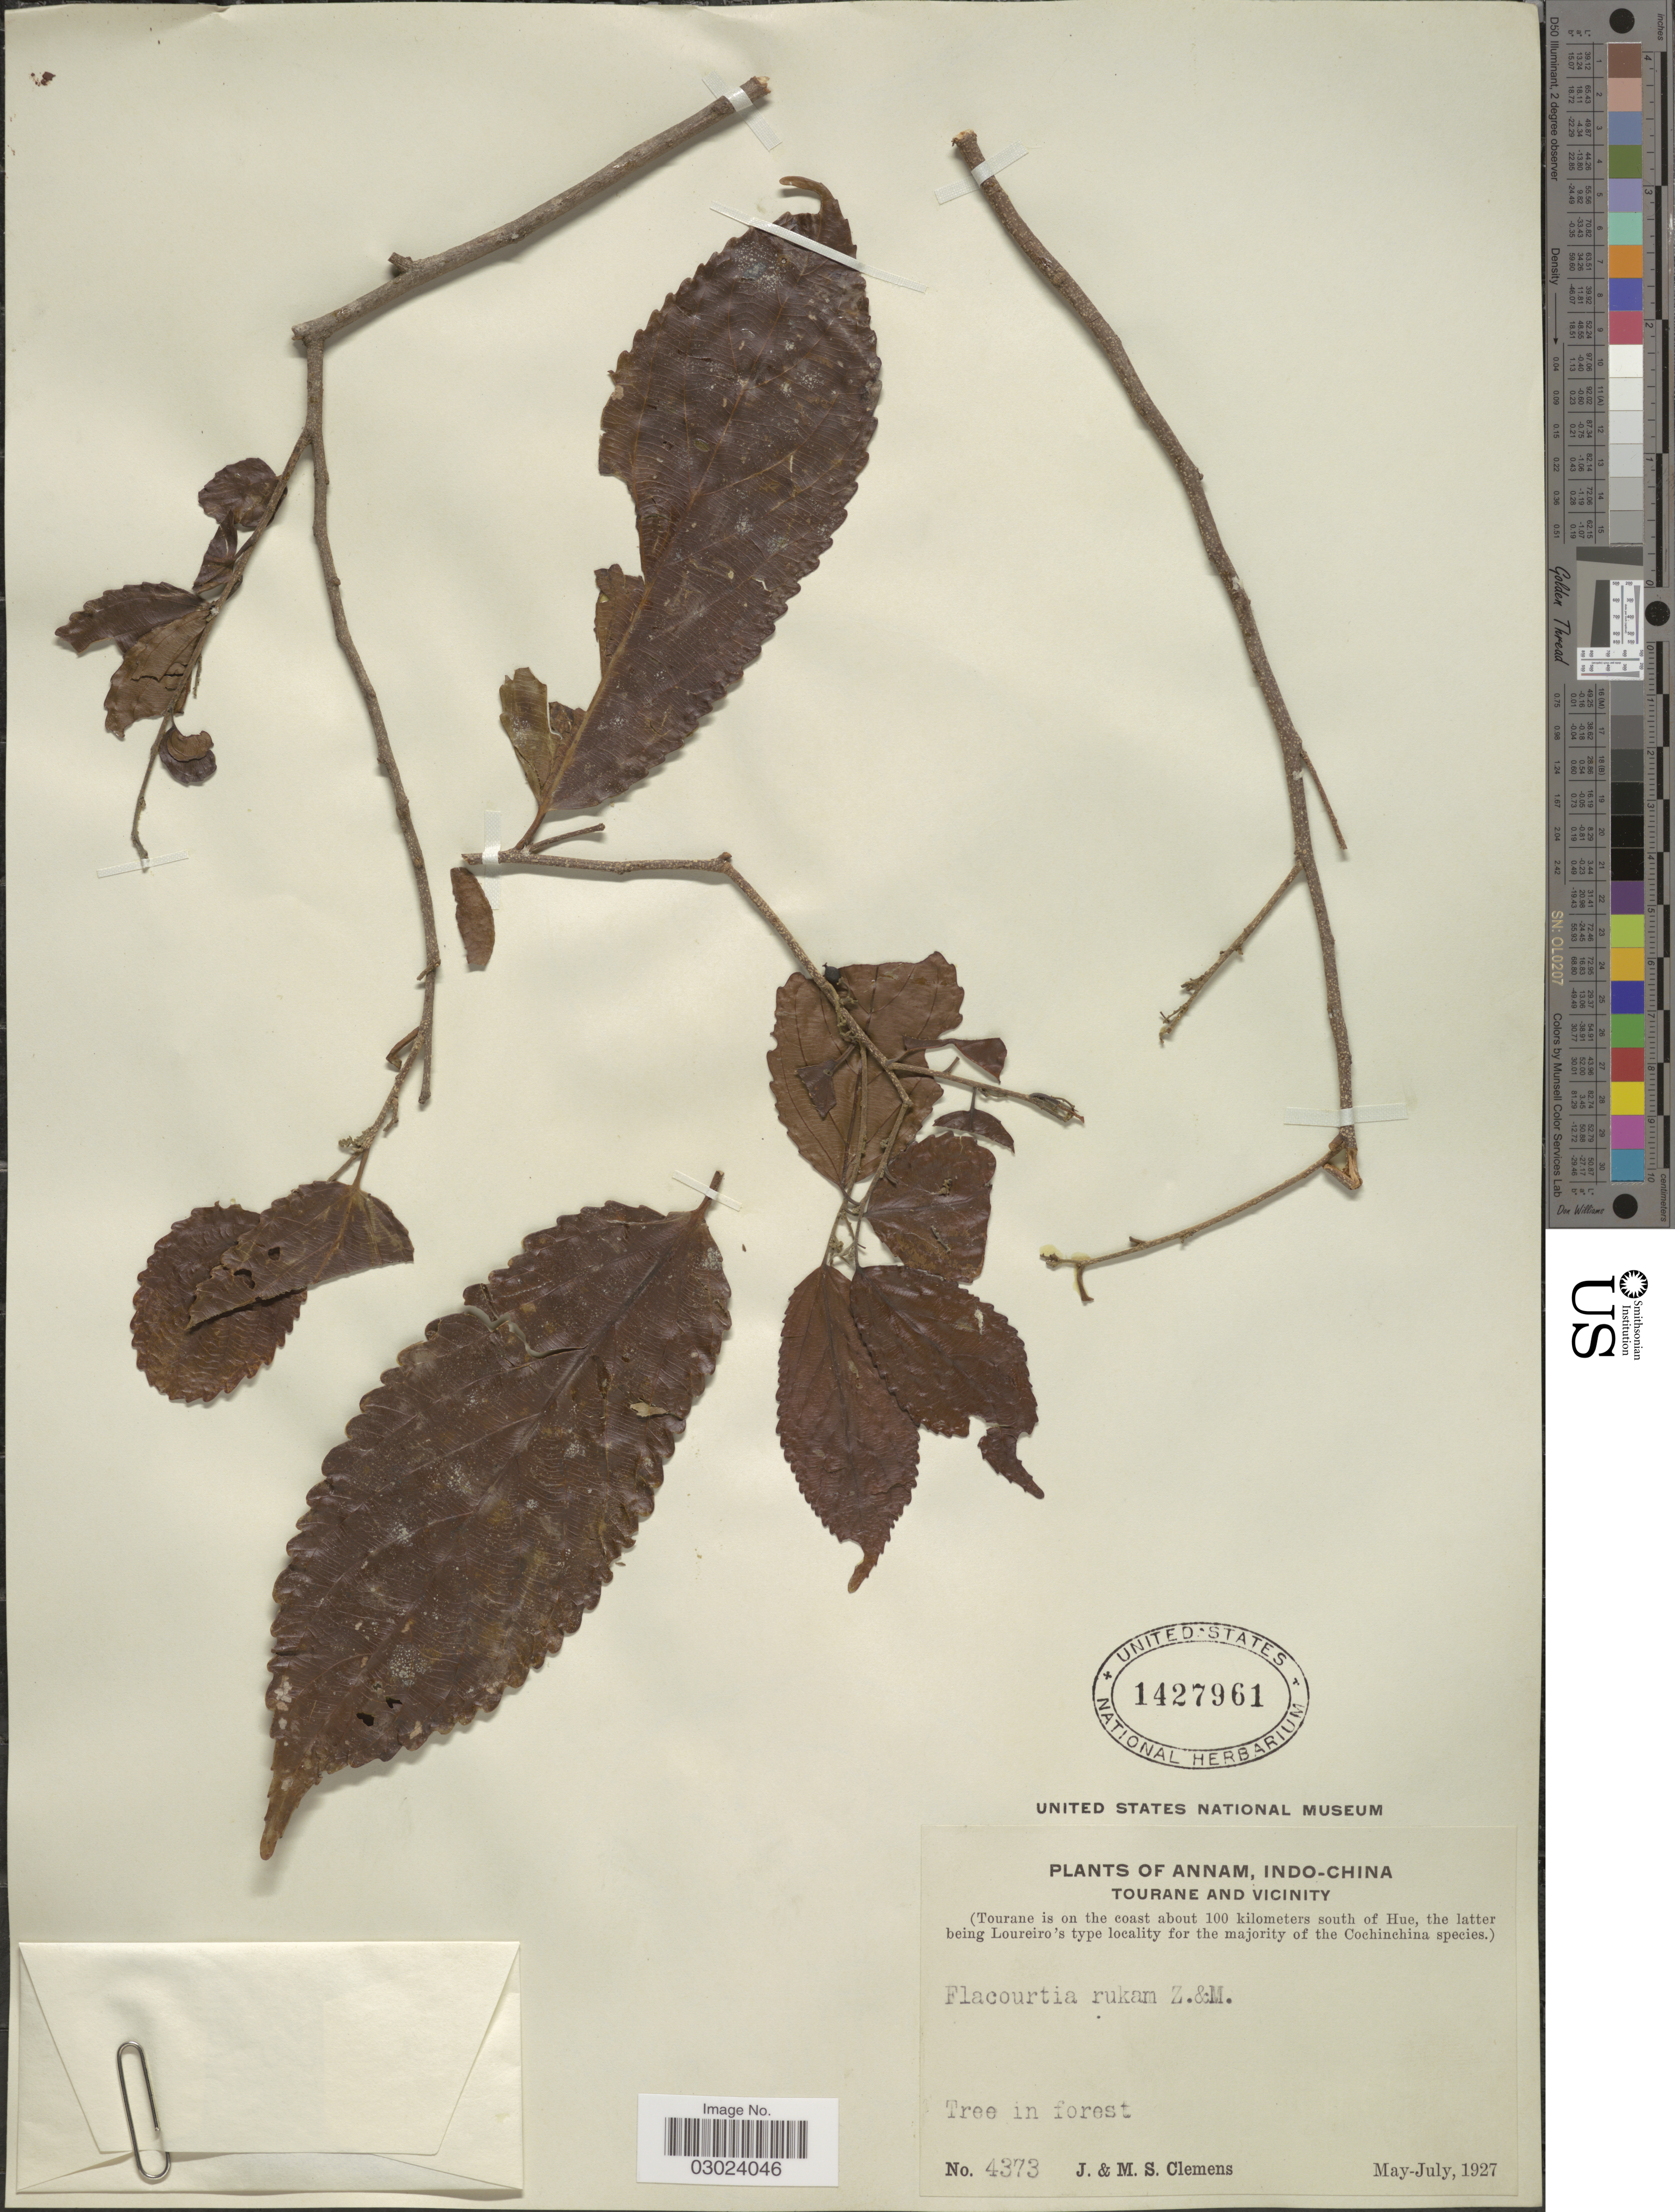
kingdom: Plantae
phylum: Tracheophyta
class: Magnoliopsida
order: Malpighiales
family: Salicaceae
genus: Flacourtia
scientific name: Flacourtia rukam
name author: Zoll. & Moritzi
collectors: J. Clemens & M. S. Clemens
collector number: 4373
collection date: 1927-05/1927-07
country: Vietnam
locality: Annam, Indo-China. Tourane and vicinity. Tourane is on the coast about 100 kilometers south of Hue.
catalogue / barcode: US 1427961